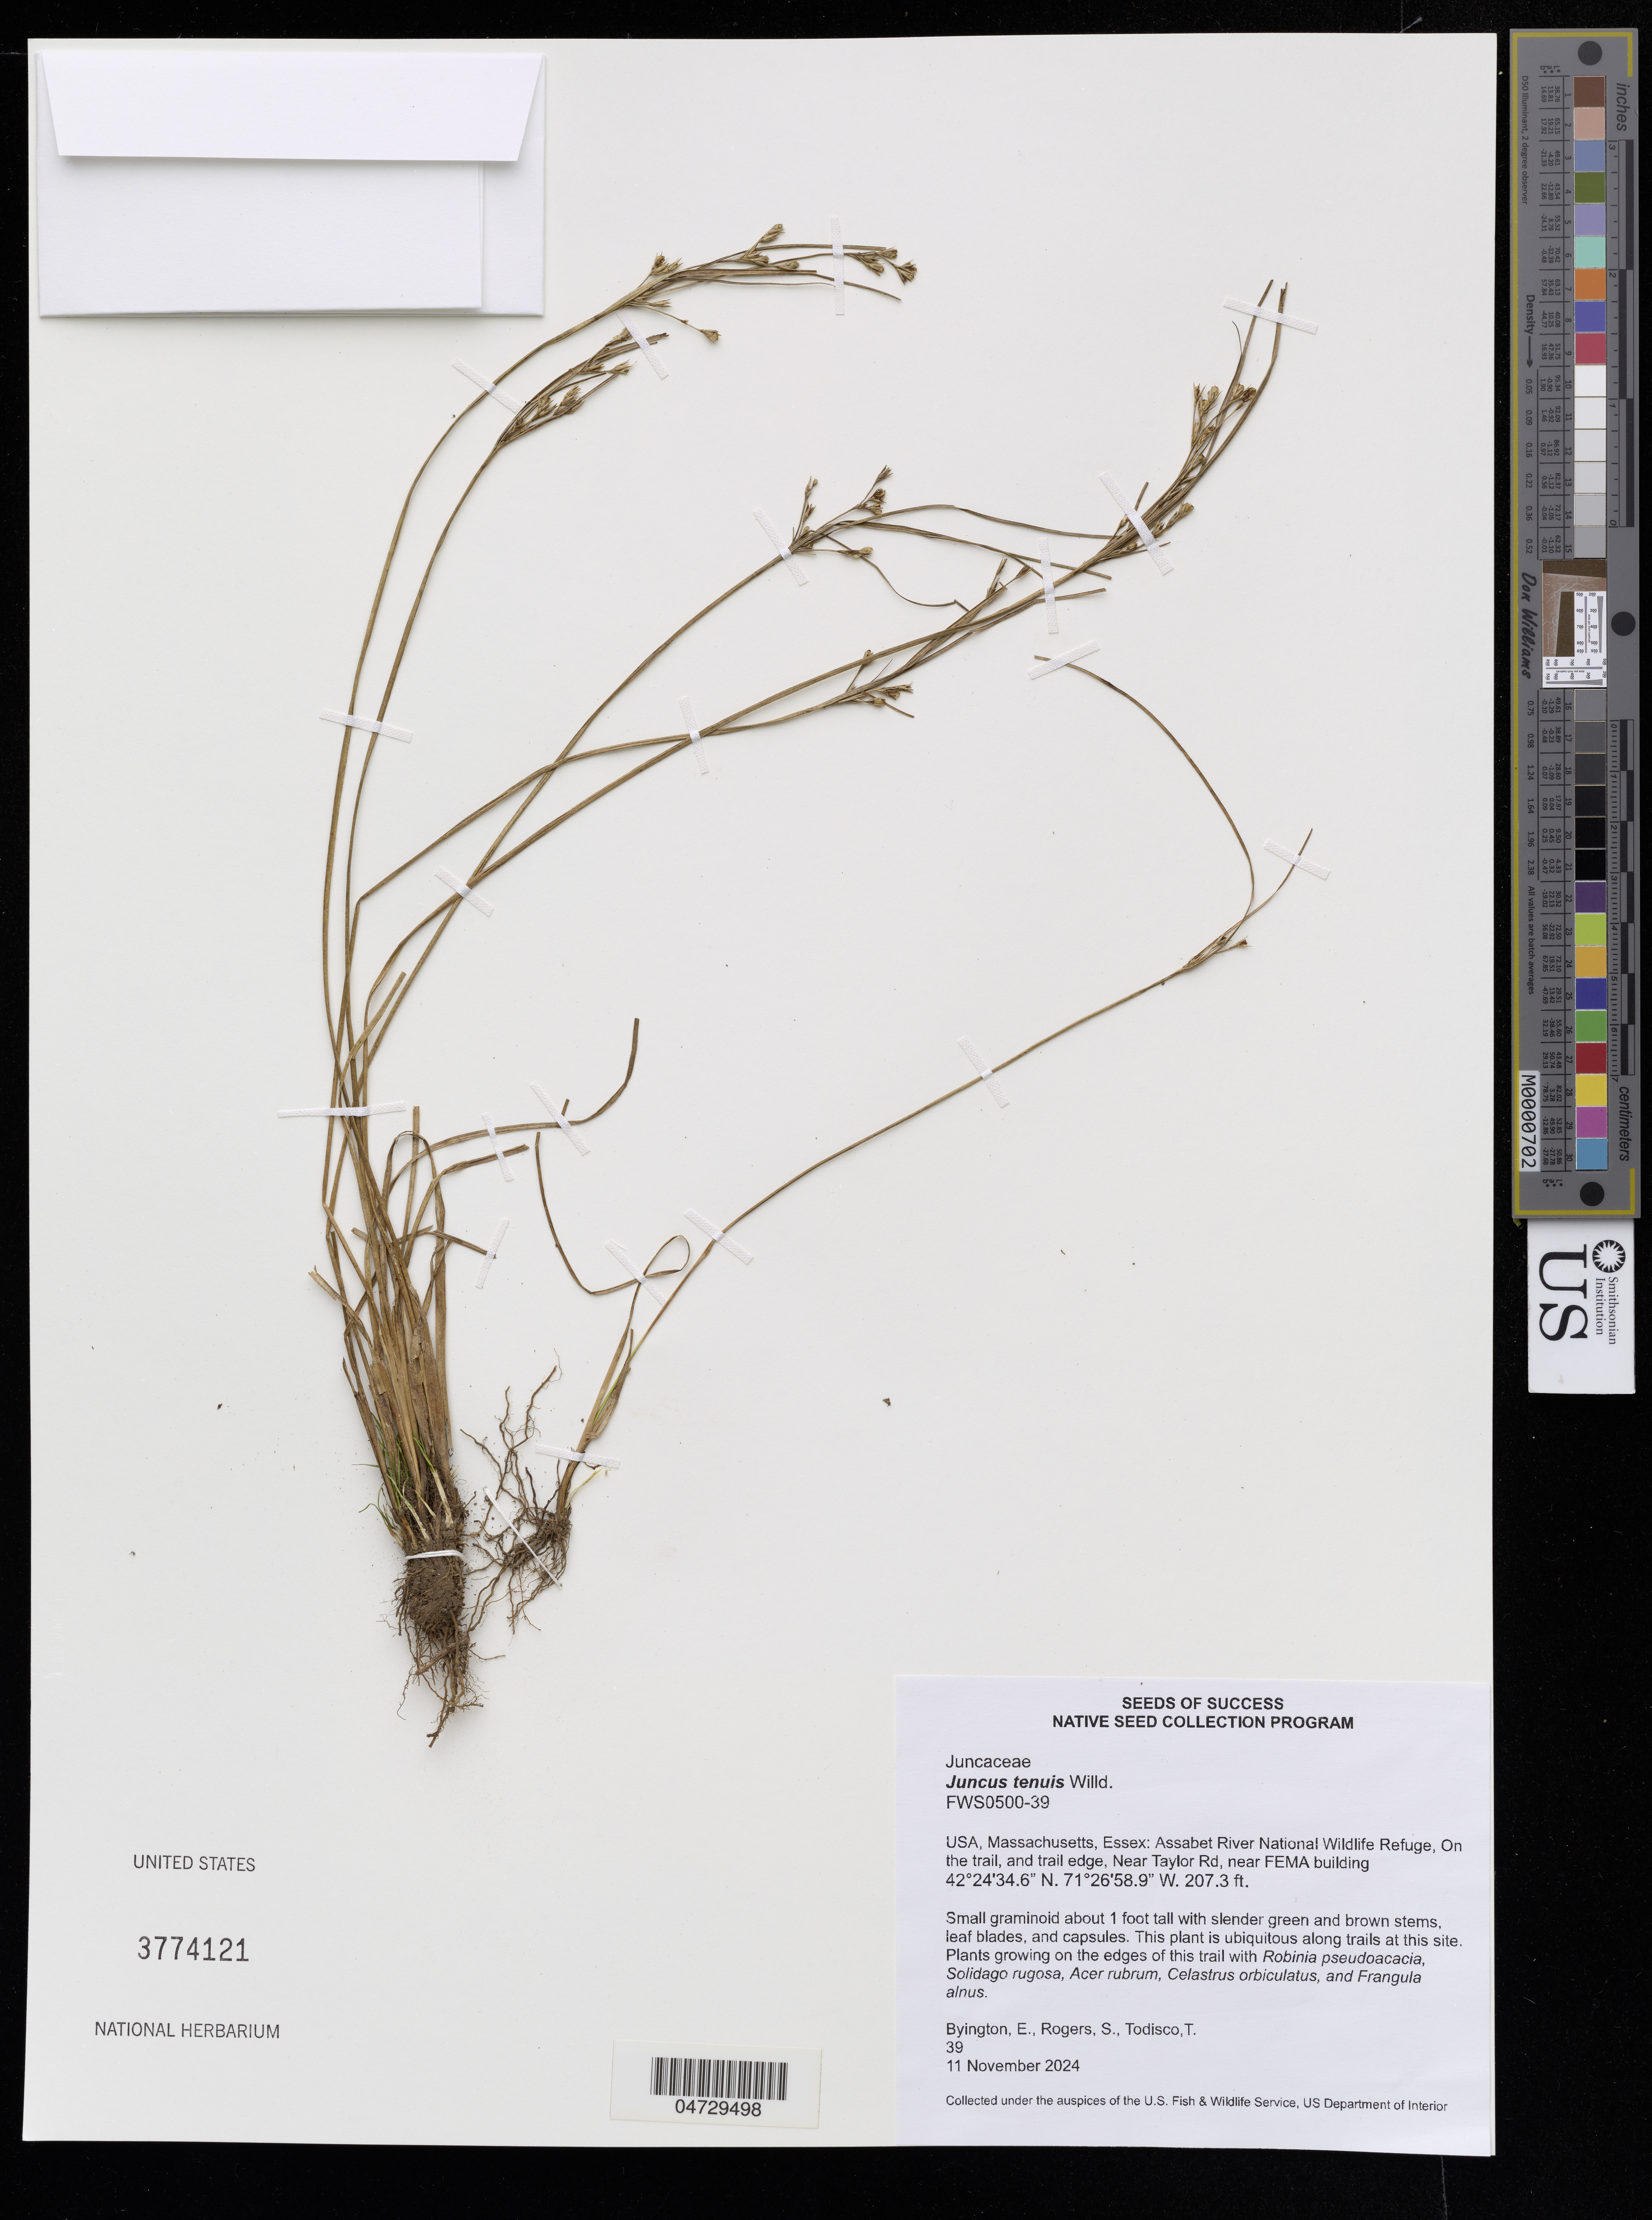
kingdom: Plantae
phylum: Tracheophyta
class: Liliopsida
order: Poales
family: Juncaceae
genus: Juncus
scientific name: Juncus tenuis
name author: Willd.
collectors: E. Byington, S. Rogers & T. Todisco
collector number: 39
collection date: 2024-11-11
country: United States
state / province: Massachusetts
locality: Essex: Assabet River National Wildlife Refuge, On the trail, and trail edge, Near Taylor Rd, near FEMA building.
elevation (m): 63.2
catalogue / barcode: US 3774121